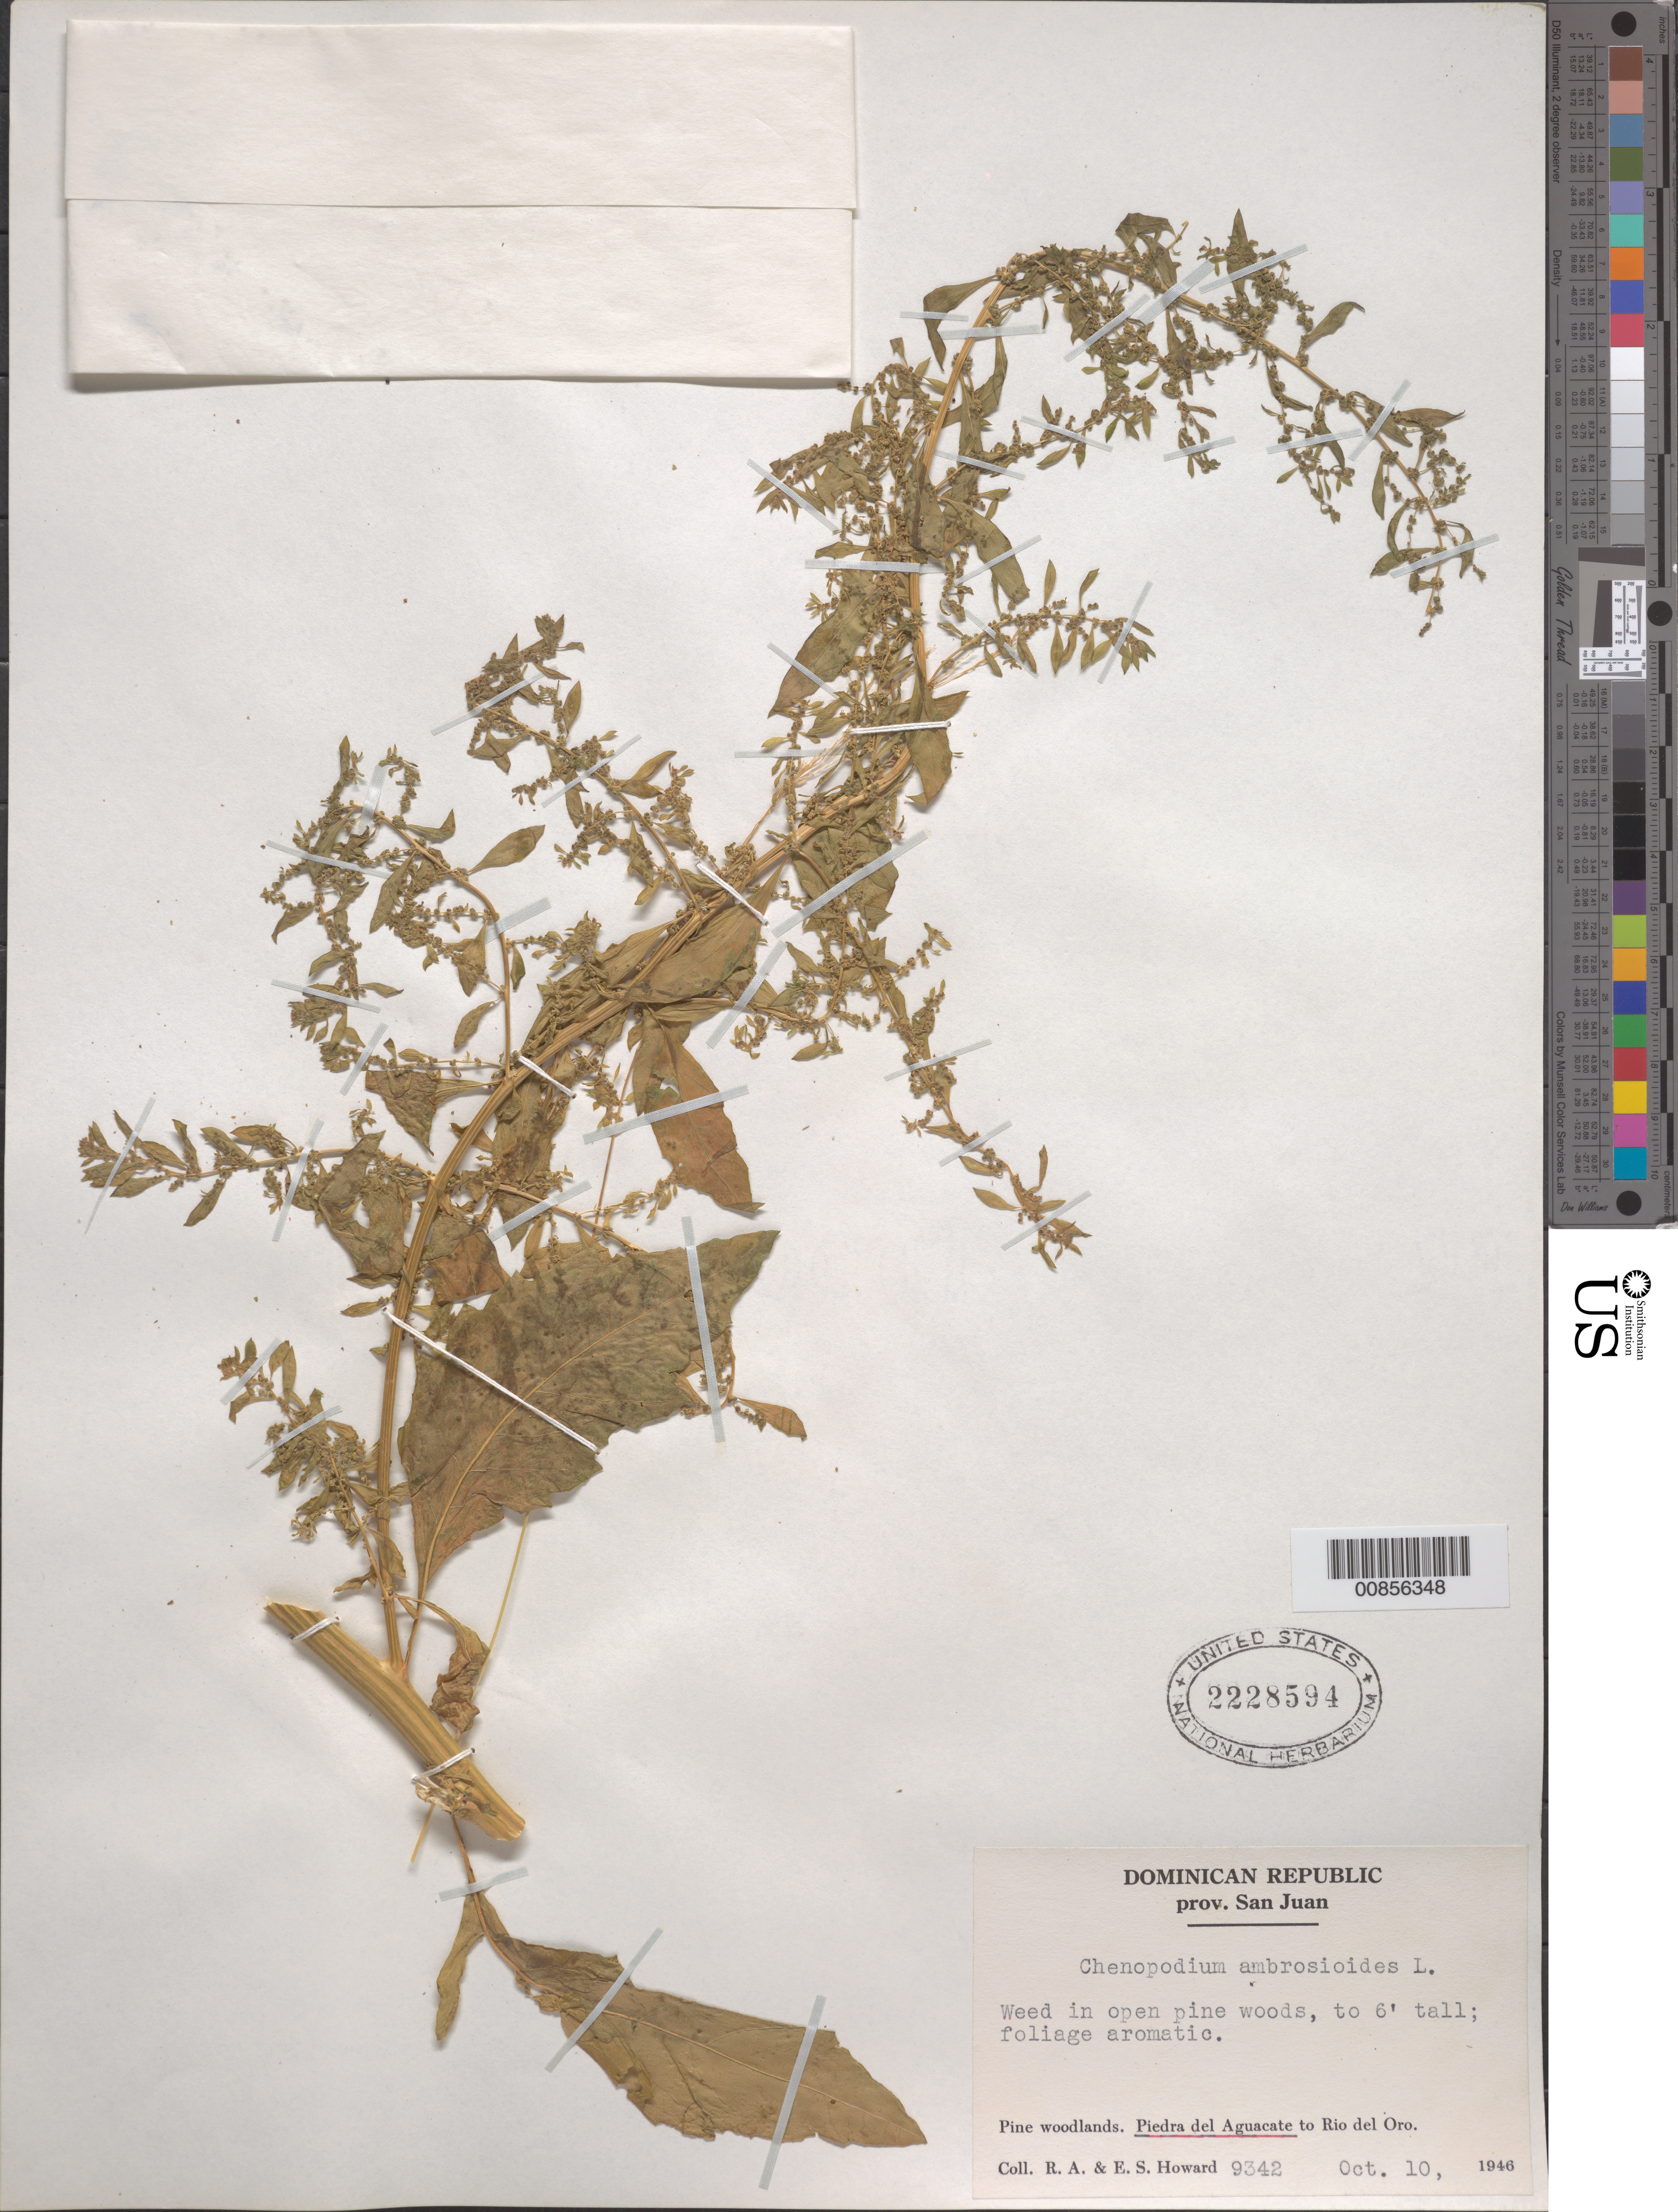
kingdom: Plantae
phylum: Tracheophyta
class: Magnoliopsida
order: Caryophyllales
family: Amaranthaceae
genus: Chenopodium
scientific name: Chenopodium ambrosioides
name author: L.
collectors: R. A. Howard & E. S. Howard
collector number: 9342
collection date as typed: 10 Oct 1946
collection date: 1946-10-10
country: Dominican Republic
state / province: San Juan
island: Hispaniola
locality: Piedra del Aguacate to Río del Oro.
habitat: Open pine woods.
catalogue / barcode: US 2228594